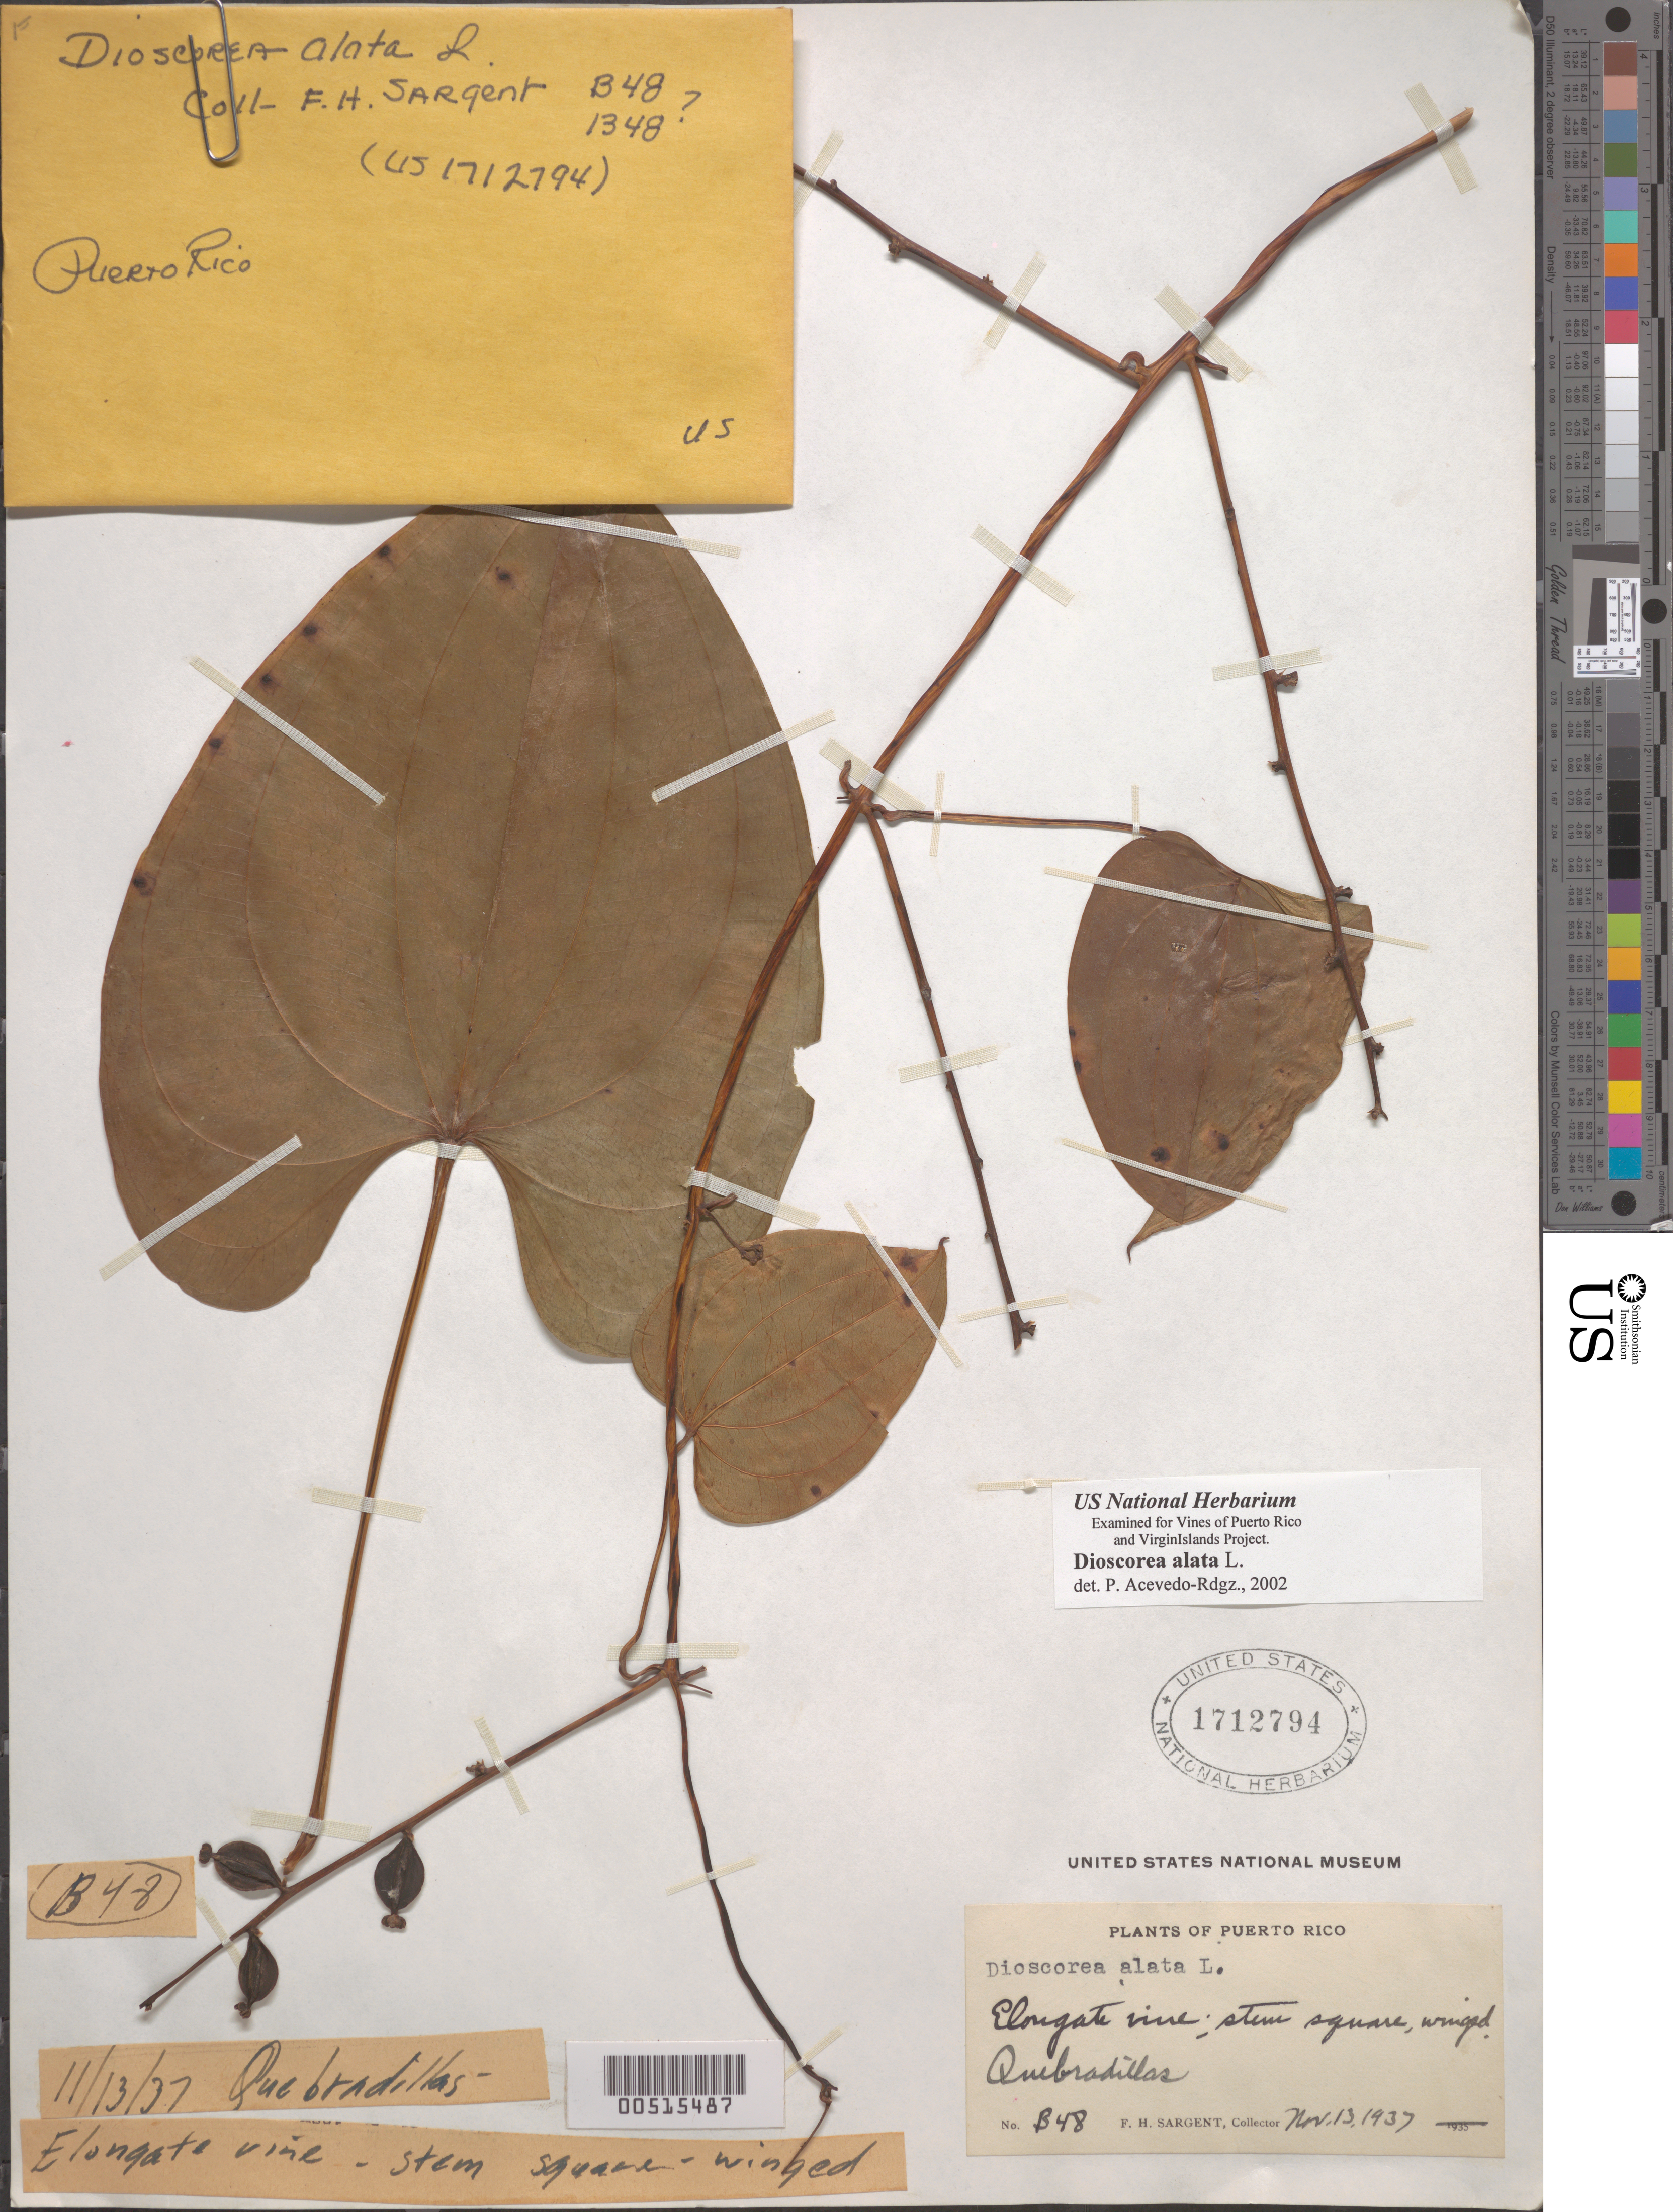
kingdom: Plantae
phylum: Tracheophyta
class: Liliopsida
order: Dioscoreales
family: Dioscoreaceae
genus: Dioscorea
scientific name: Dioscorea alata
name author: L.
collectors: F. H. Sargent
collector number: B48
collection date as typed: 13 Nov 1937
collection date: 1937-11-13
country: Puerto Rico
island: Greater Antilles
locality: Quebradillas.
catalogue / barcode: US 1712794